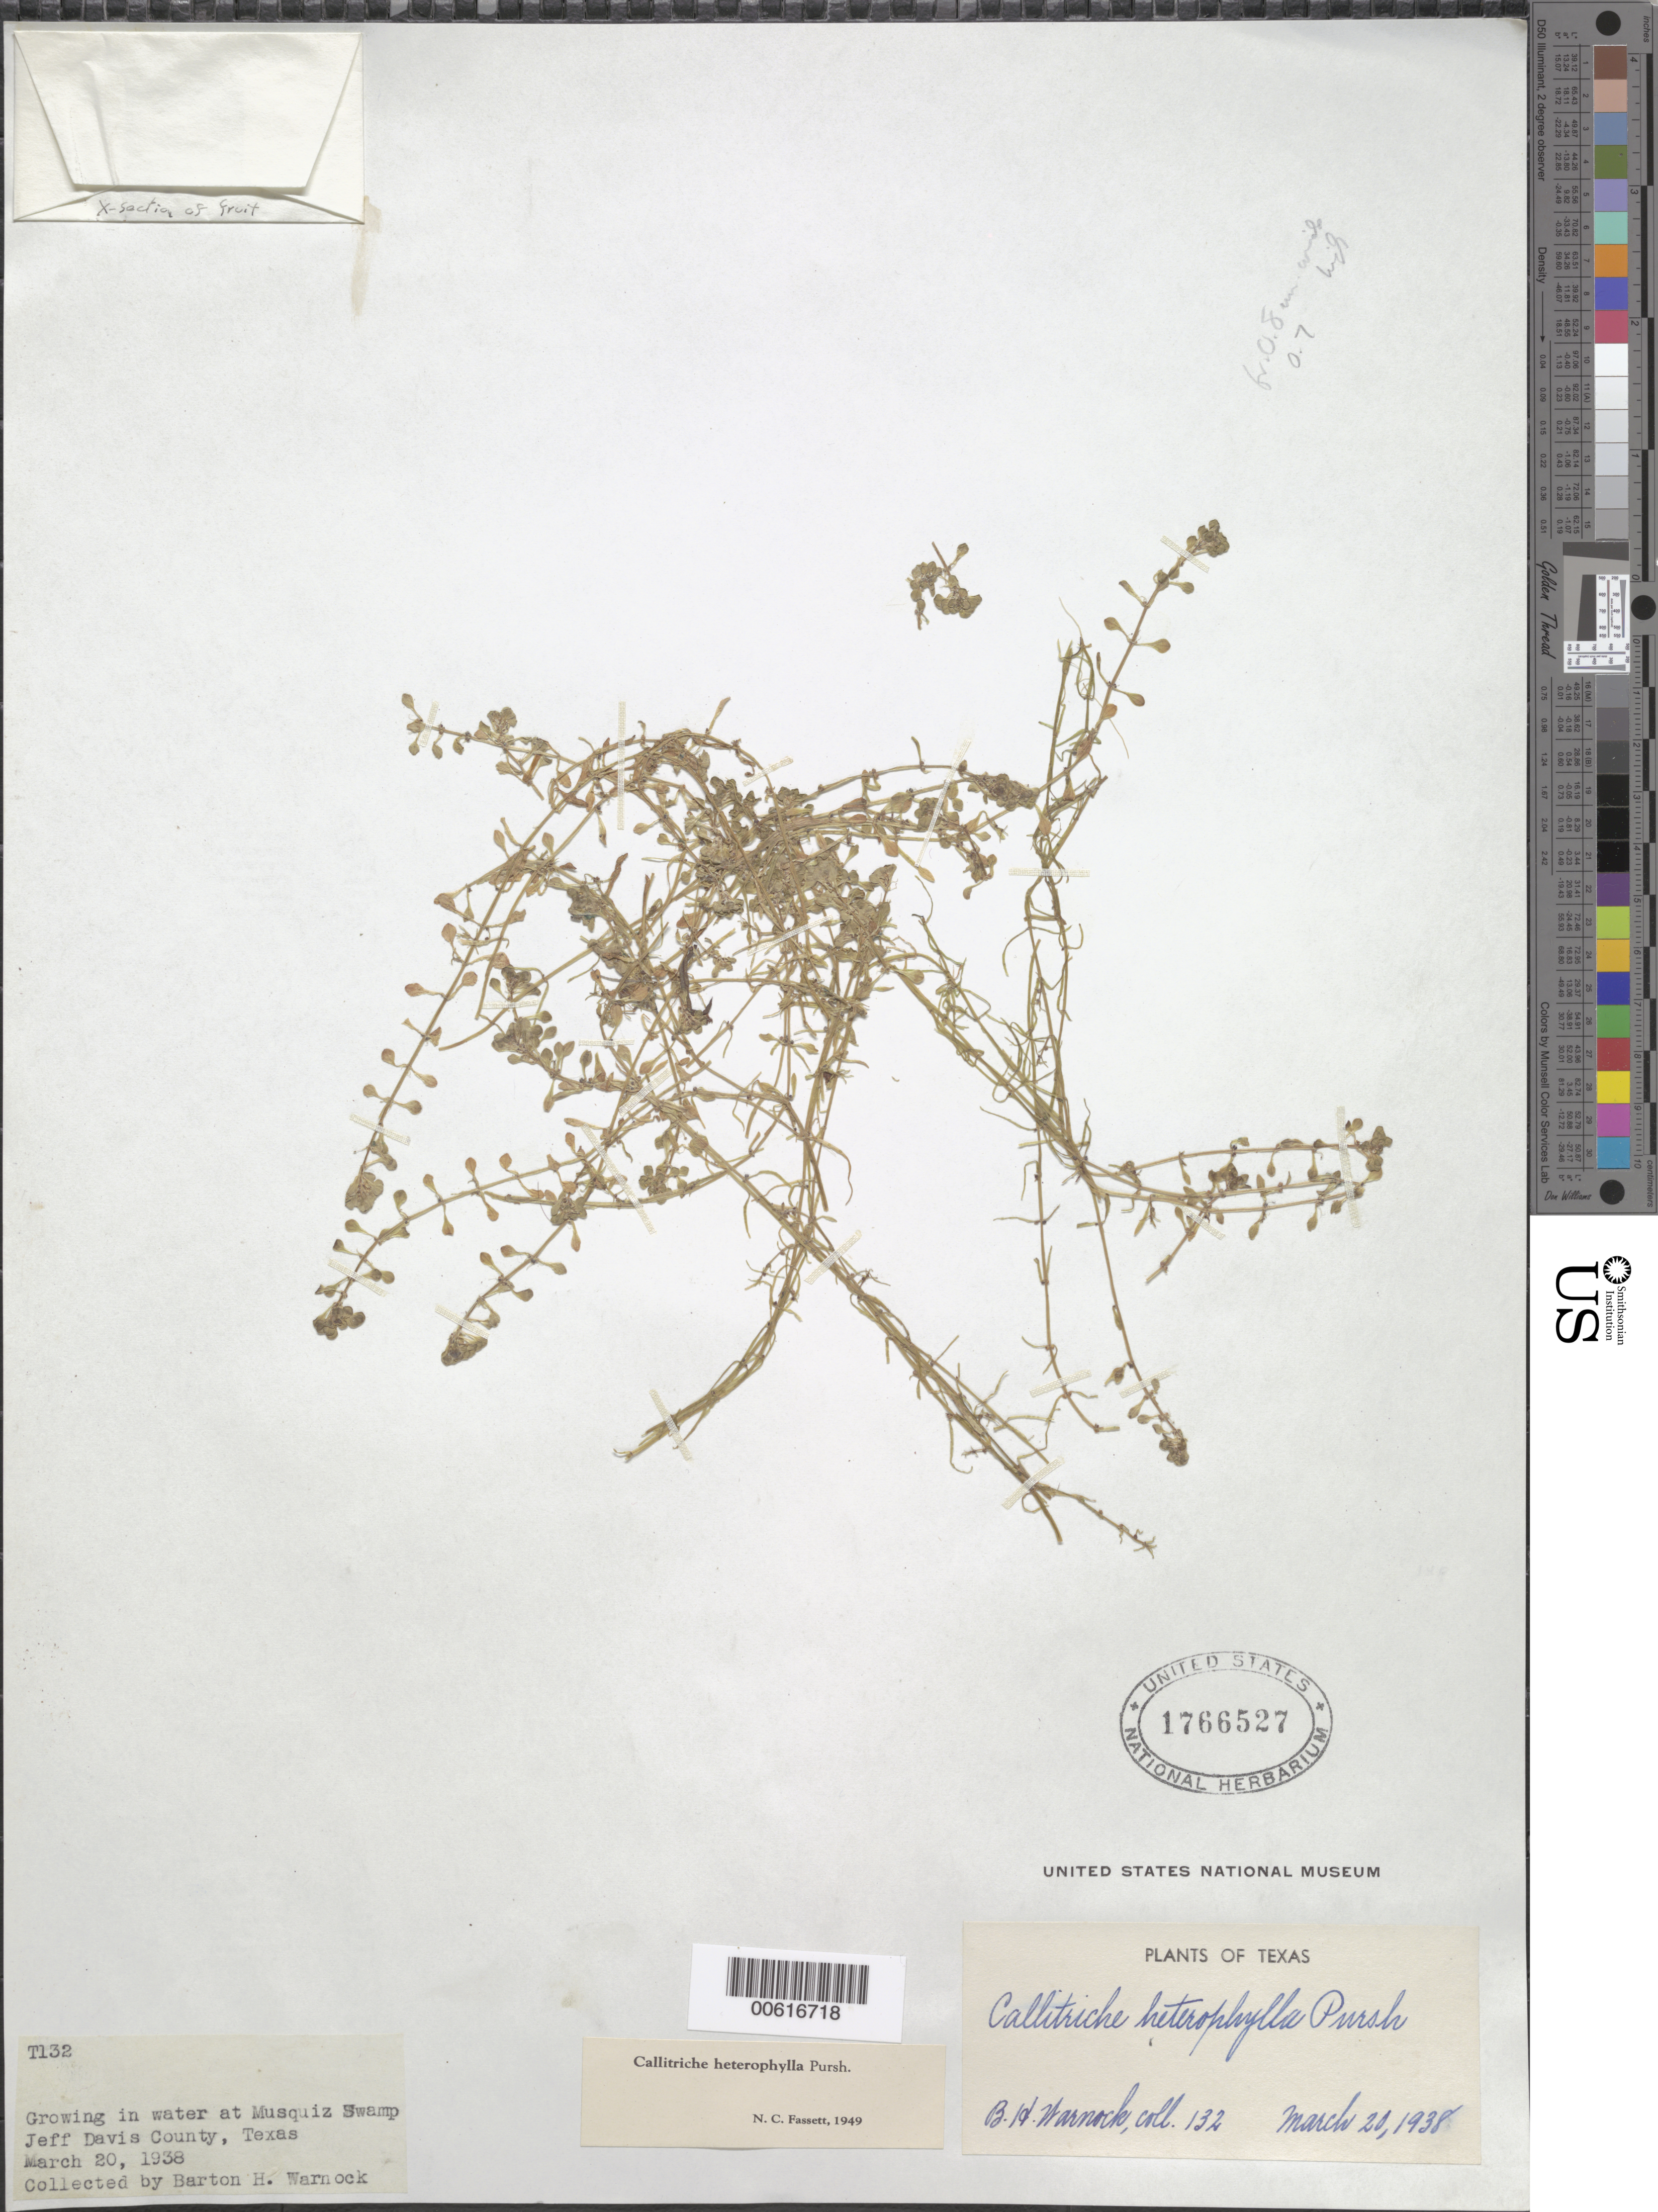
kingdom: Plantae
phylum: Tracheophyta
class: Magnoliopsida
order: Lamiales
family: Plantaginaceae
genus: Callitriche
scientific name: Callitriche heterophylla Pursh emend. Darby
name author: Pursh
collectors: B. H. Warnock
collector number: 132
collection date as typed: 20 Mar 1938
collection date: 1938-03-20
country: United States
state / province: Texas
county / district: Jeff Davis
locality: Musquiz Swamp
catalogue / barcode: US 1766527